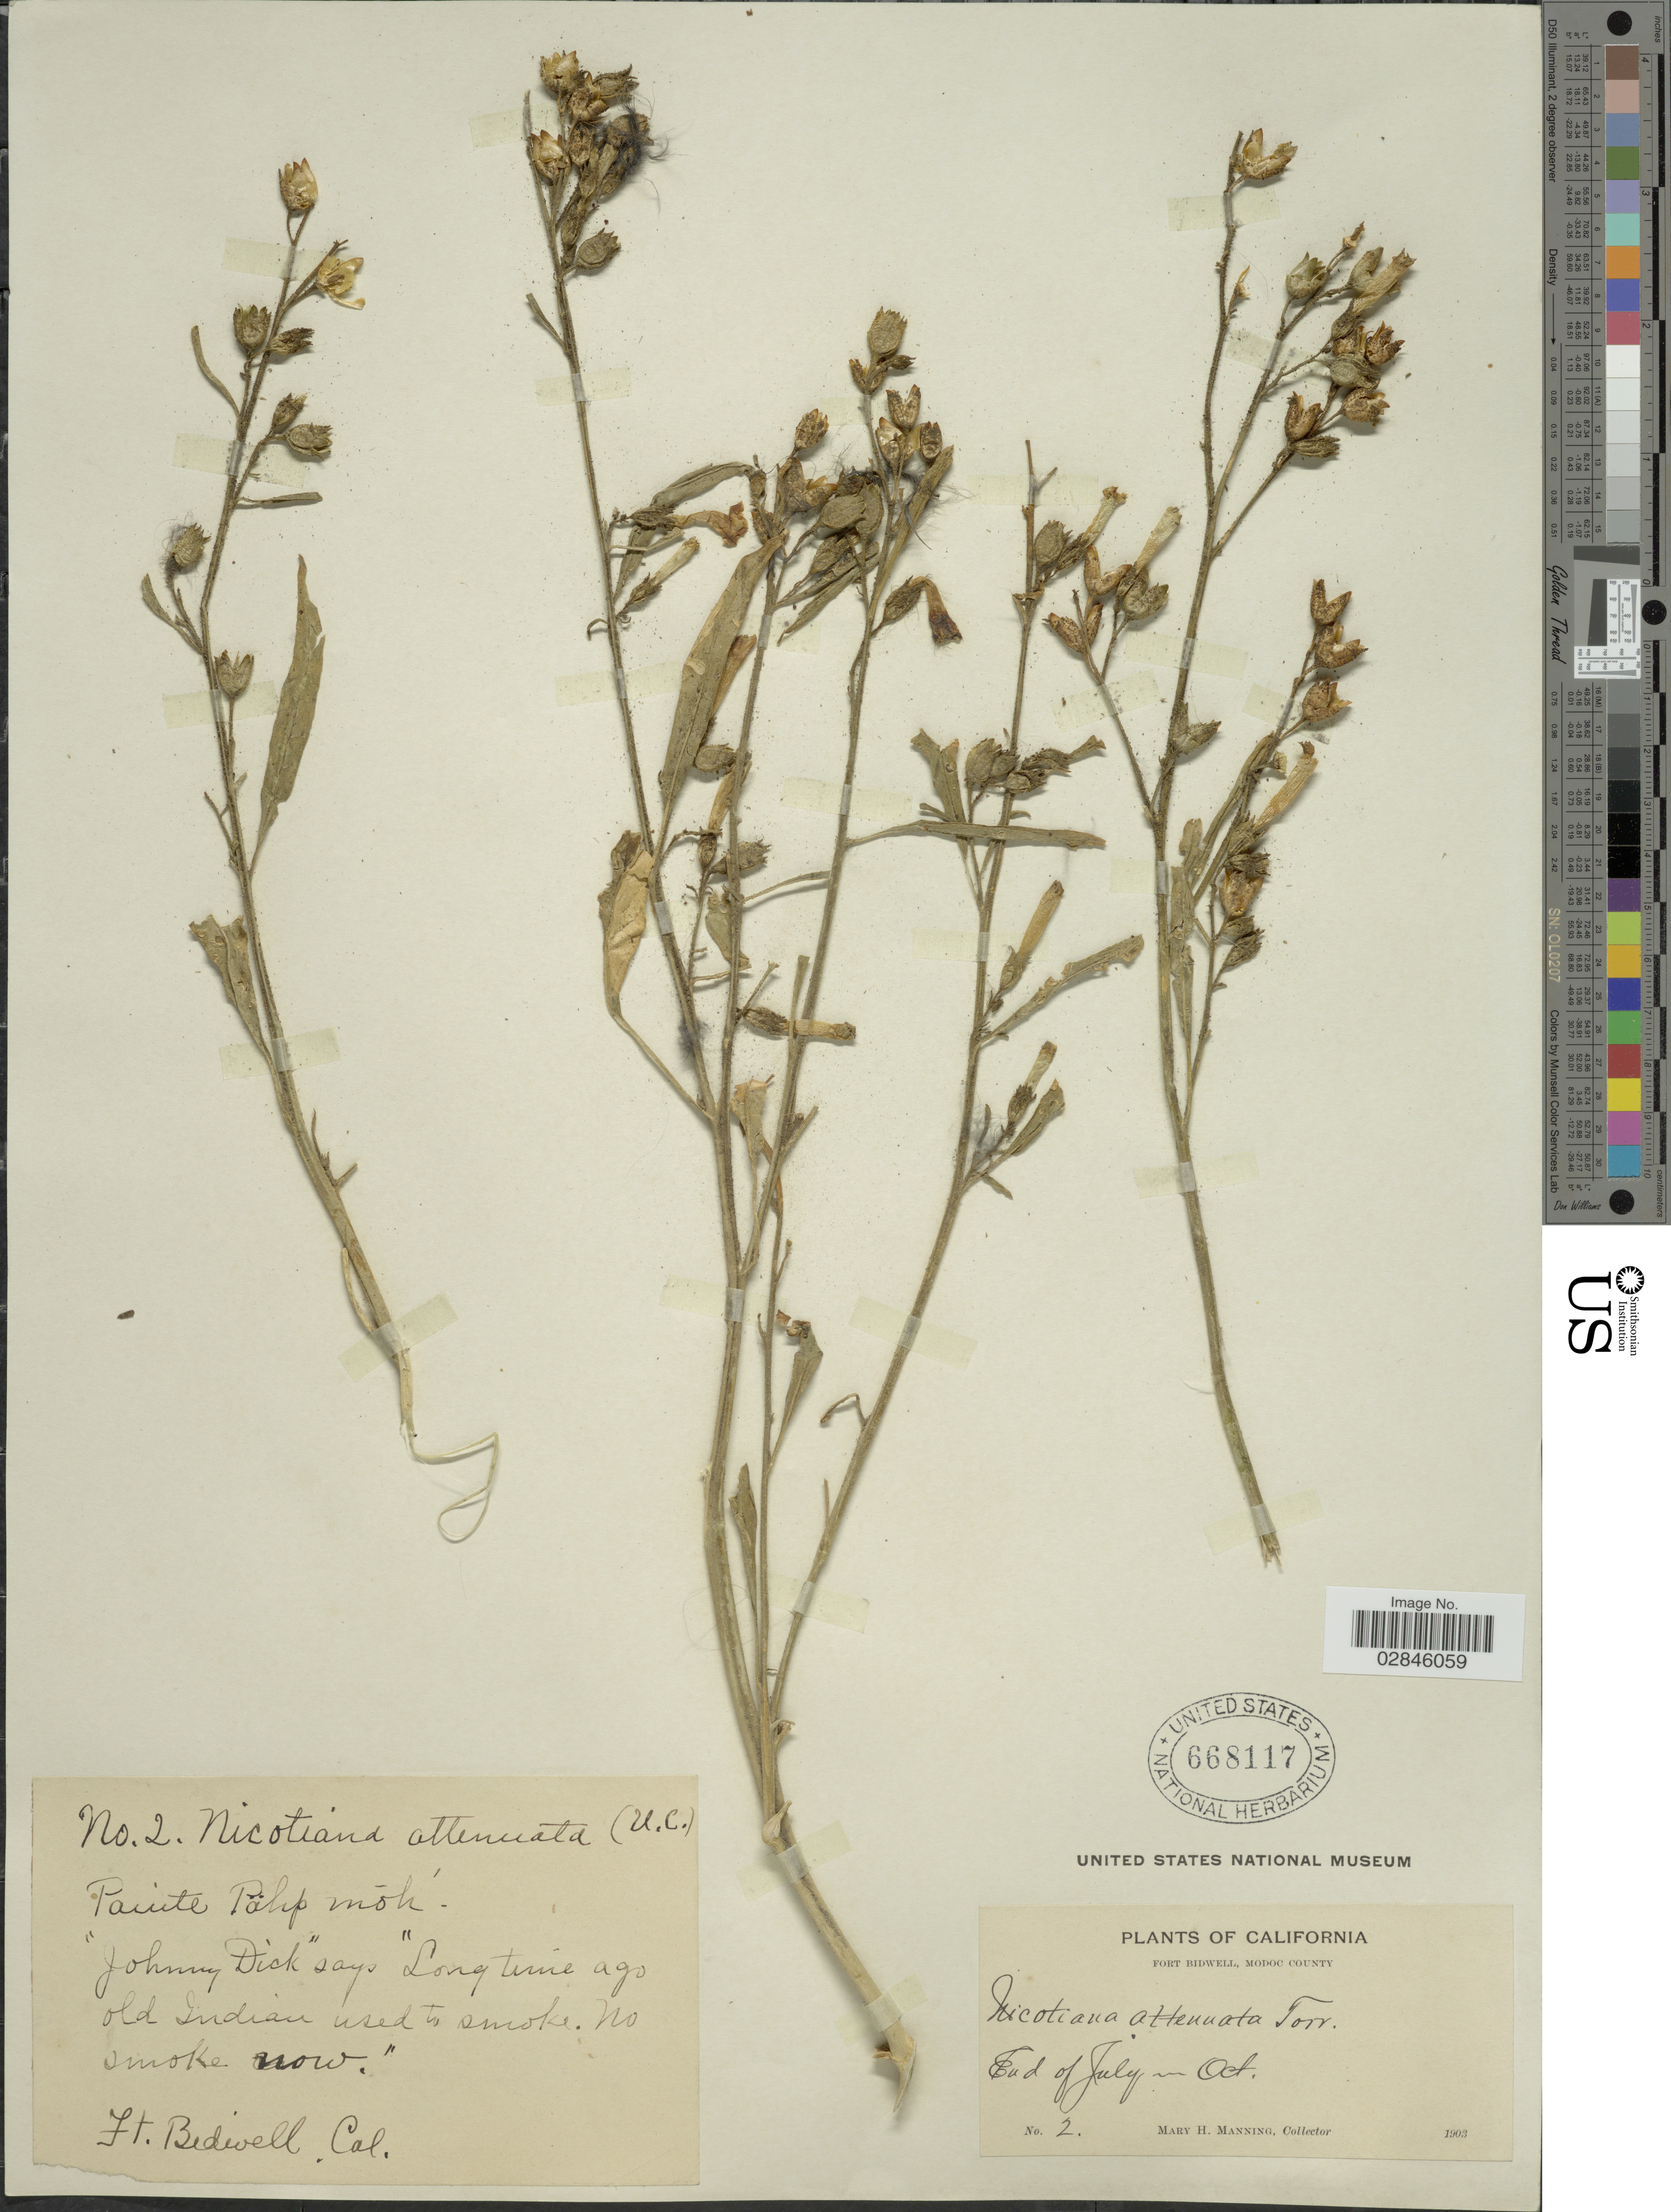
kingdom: Plantae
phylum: Tracheophyta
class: Magnoliopsida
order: Solanales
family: Solanaceae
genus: Nicotiana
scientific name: Nicotiana attenuata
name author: Torr. ex S. Watson in C. King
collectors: M. Manning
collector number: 2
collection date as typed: End of July-Oct. 1903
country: United States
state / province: California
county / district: Modoc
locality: Fort Bidwell, Modoc County, Cal.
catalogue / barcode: US 668117